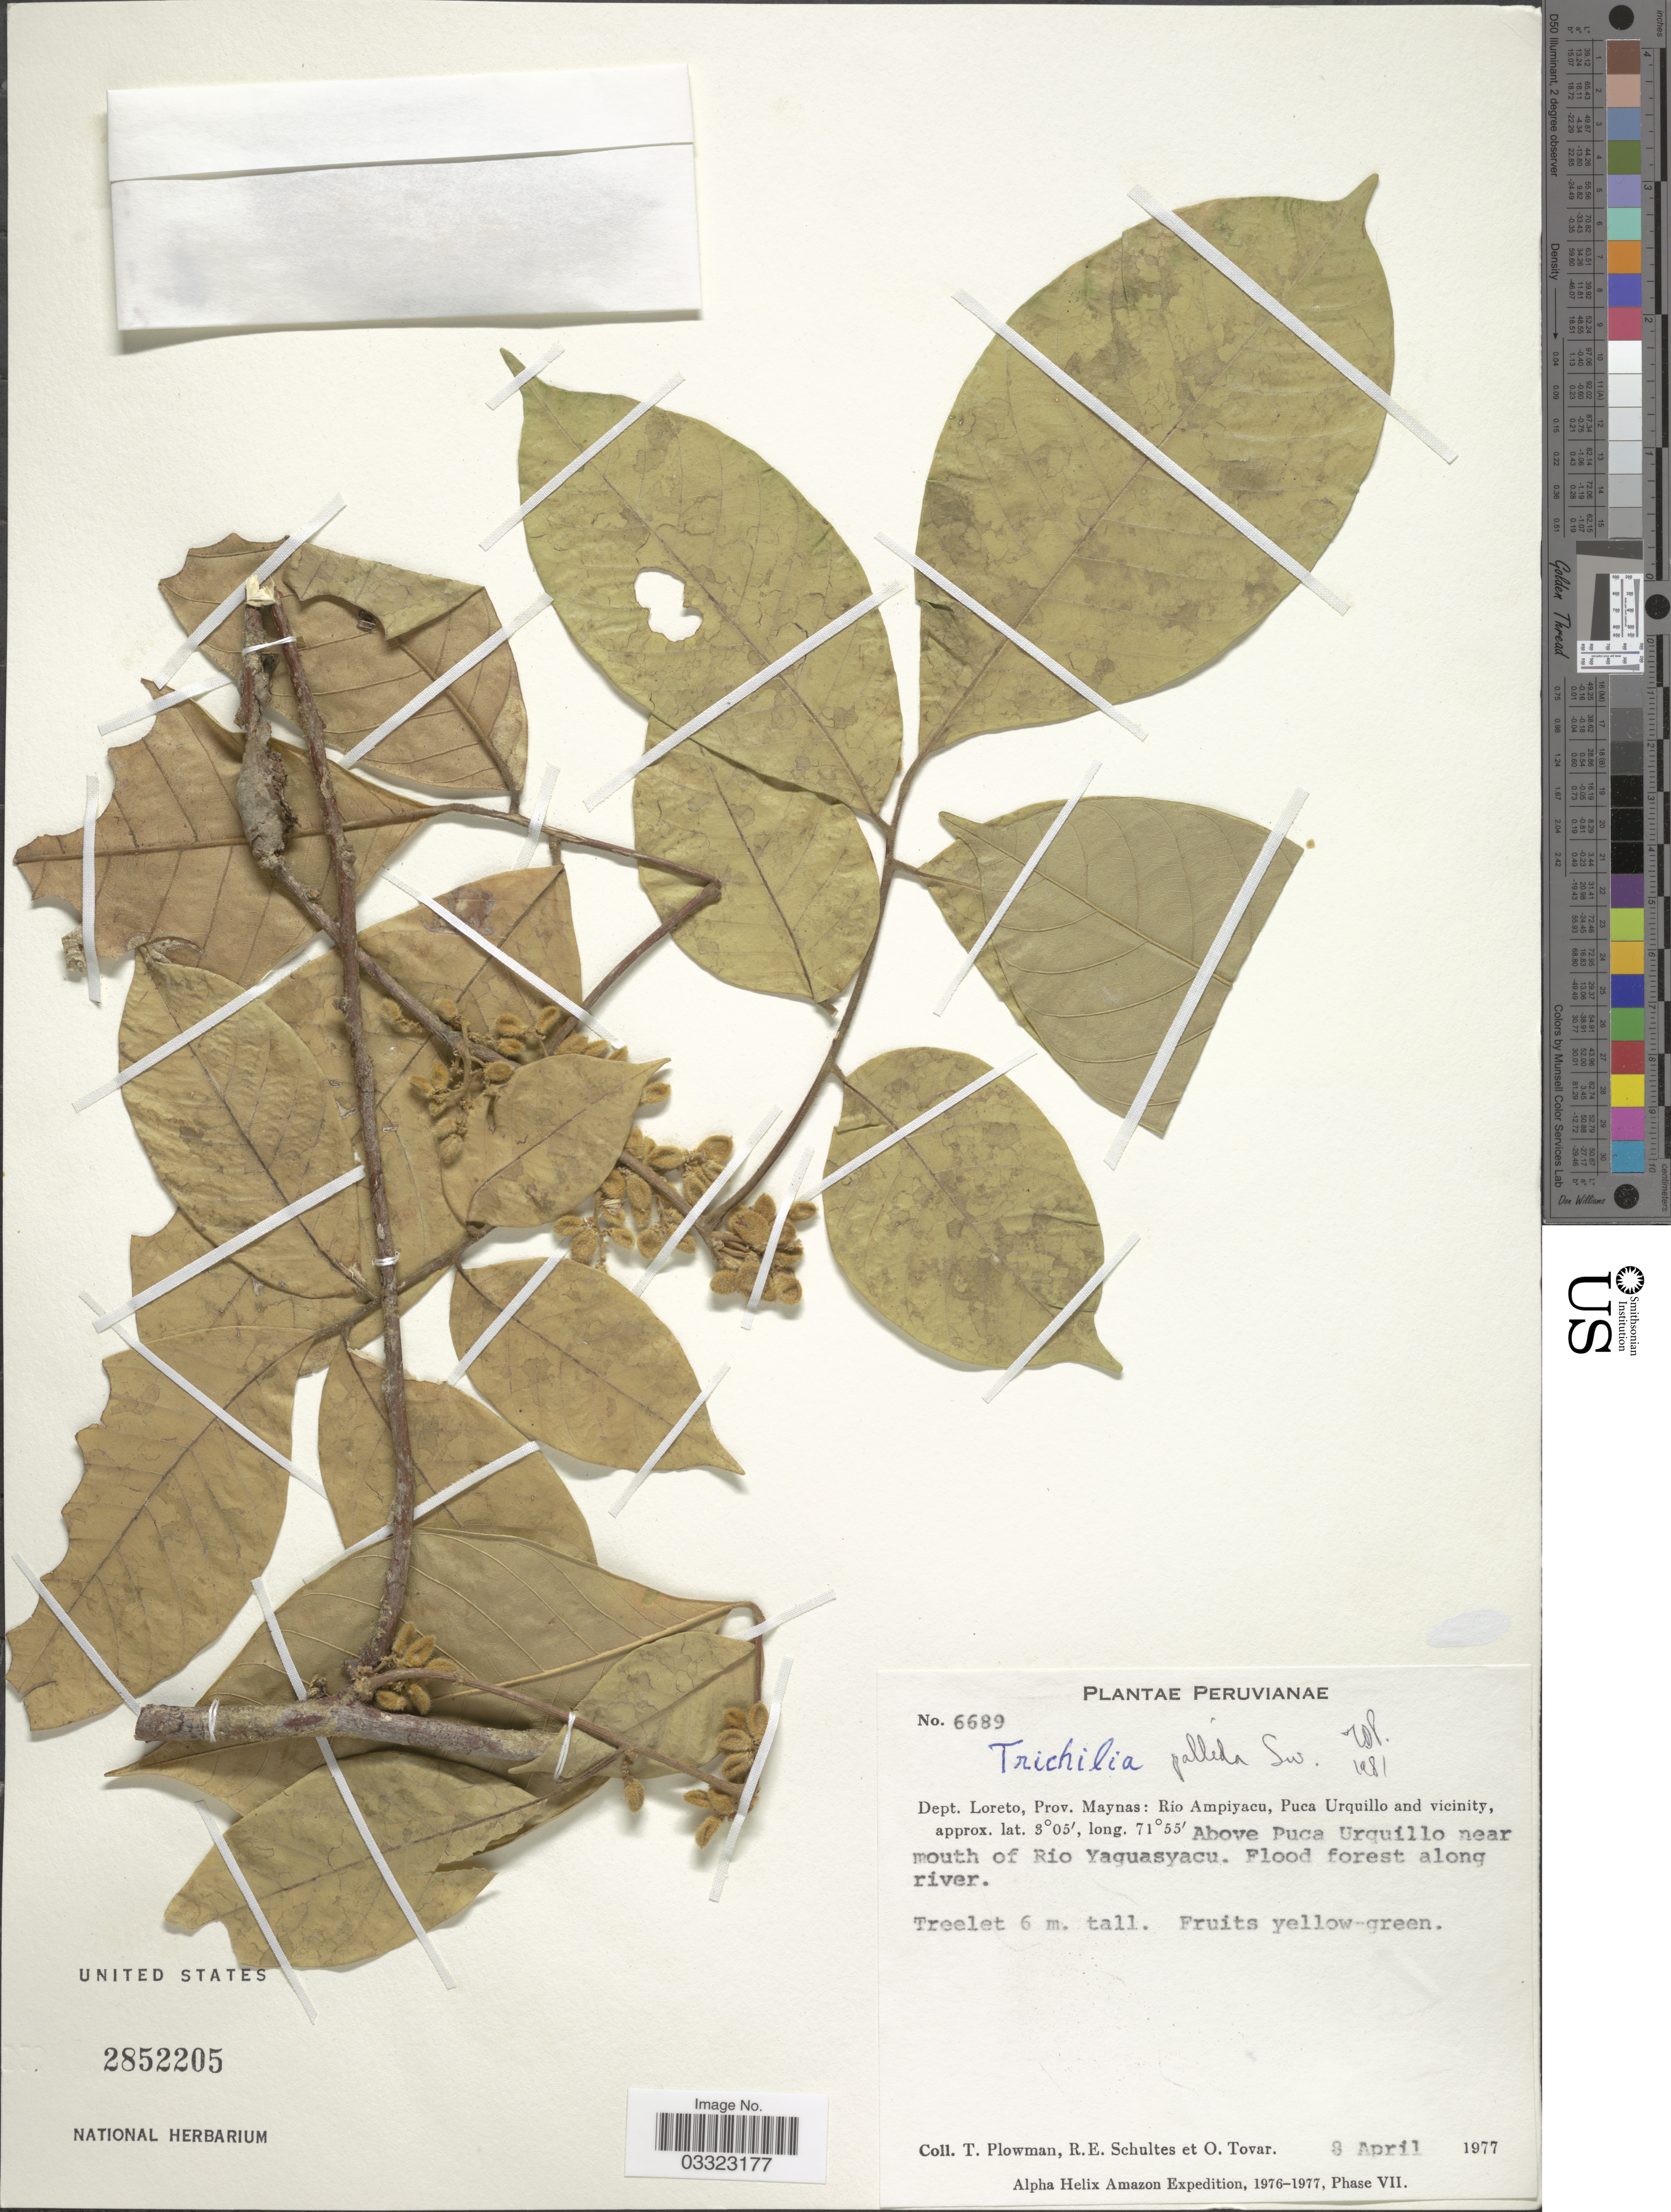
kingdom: Plantae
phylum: Tracheophyta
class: Magnoliopsida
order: Sapindales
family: Meliaceae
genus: Trichilia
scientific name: Trichilia pallida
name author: Sw.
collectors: T. Plowman, R. E. Schultes & Ó. Tovar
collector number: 6689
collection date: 1977-04-08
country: Peru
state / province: Loreto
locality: Dept. Loreto, Prov. Maynas: Río Ampiyacu, Puca Urquillo and vicinity. Above Puca Uruillo near mouth of Rio Yaguasyacu.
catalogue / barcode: US 2852205